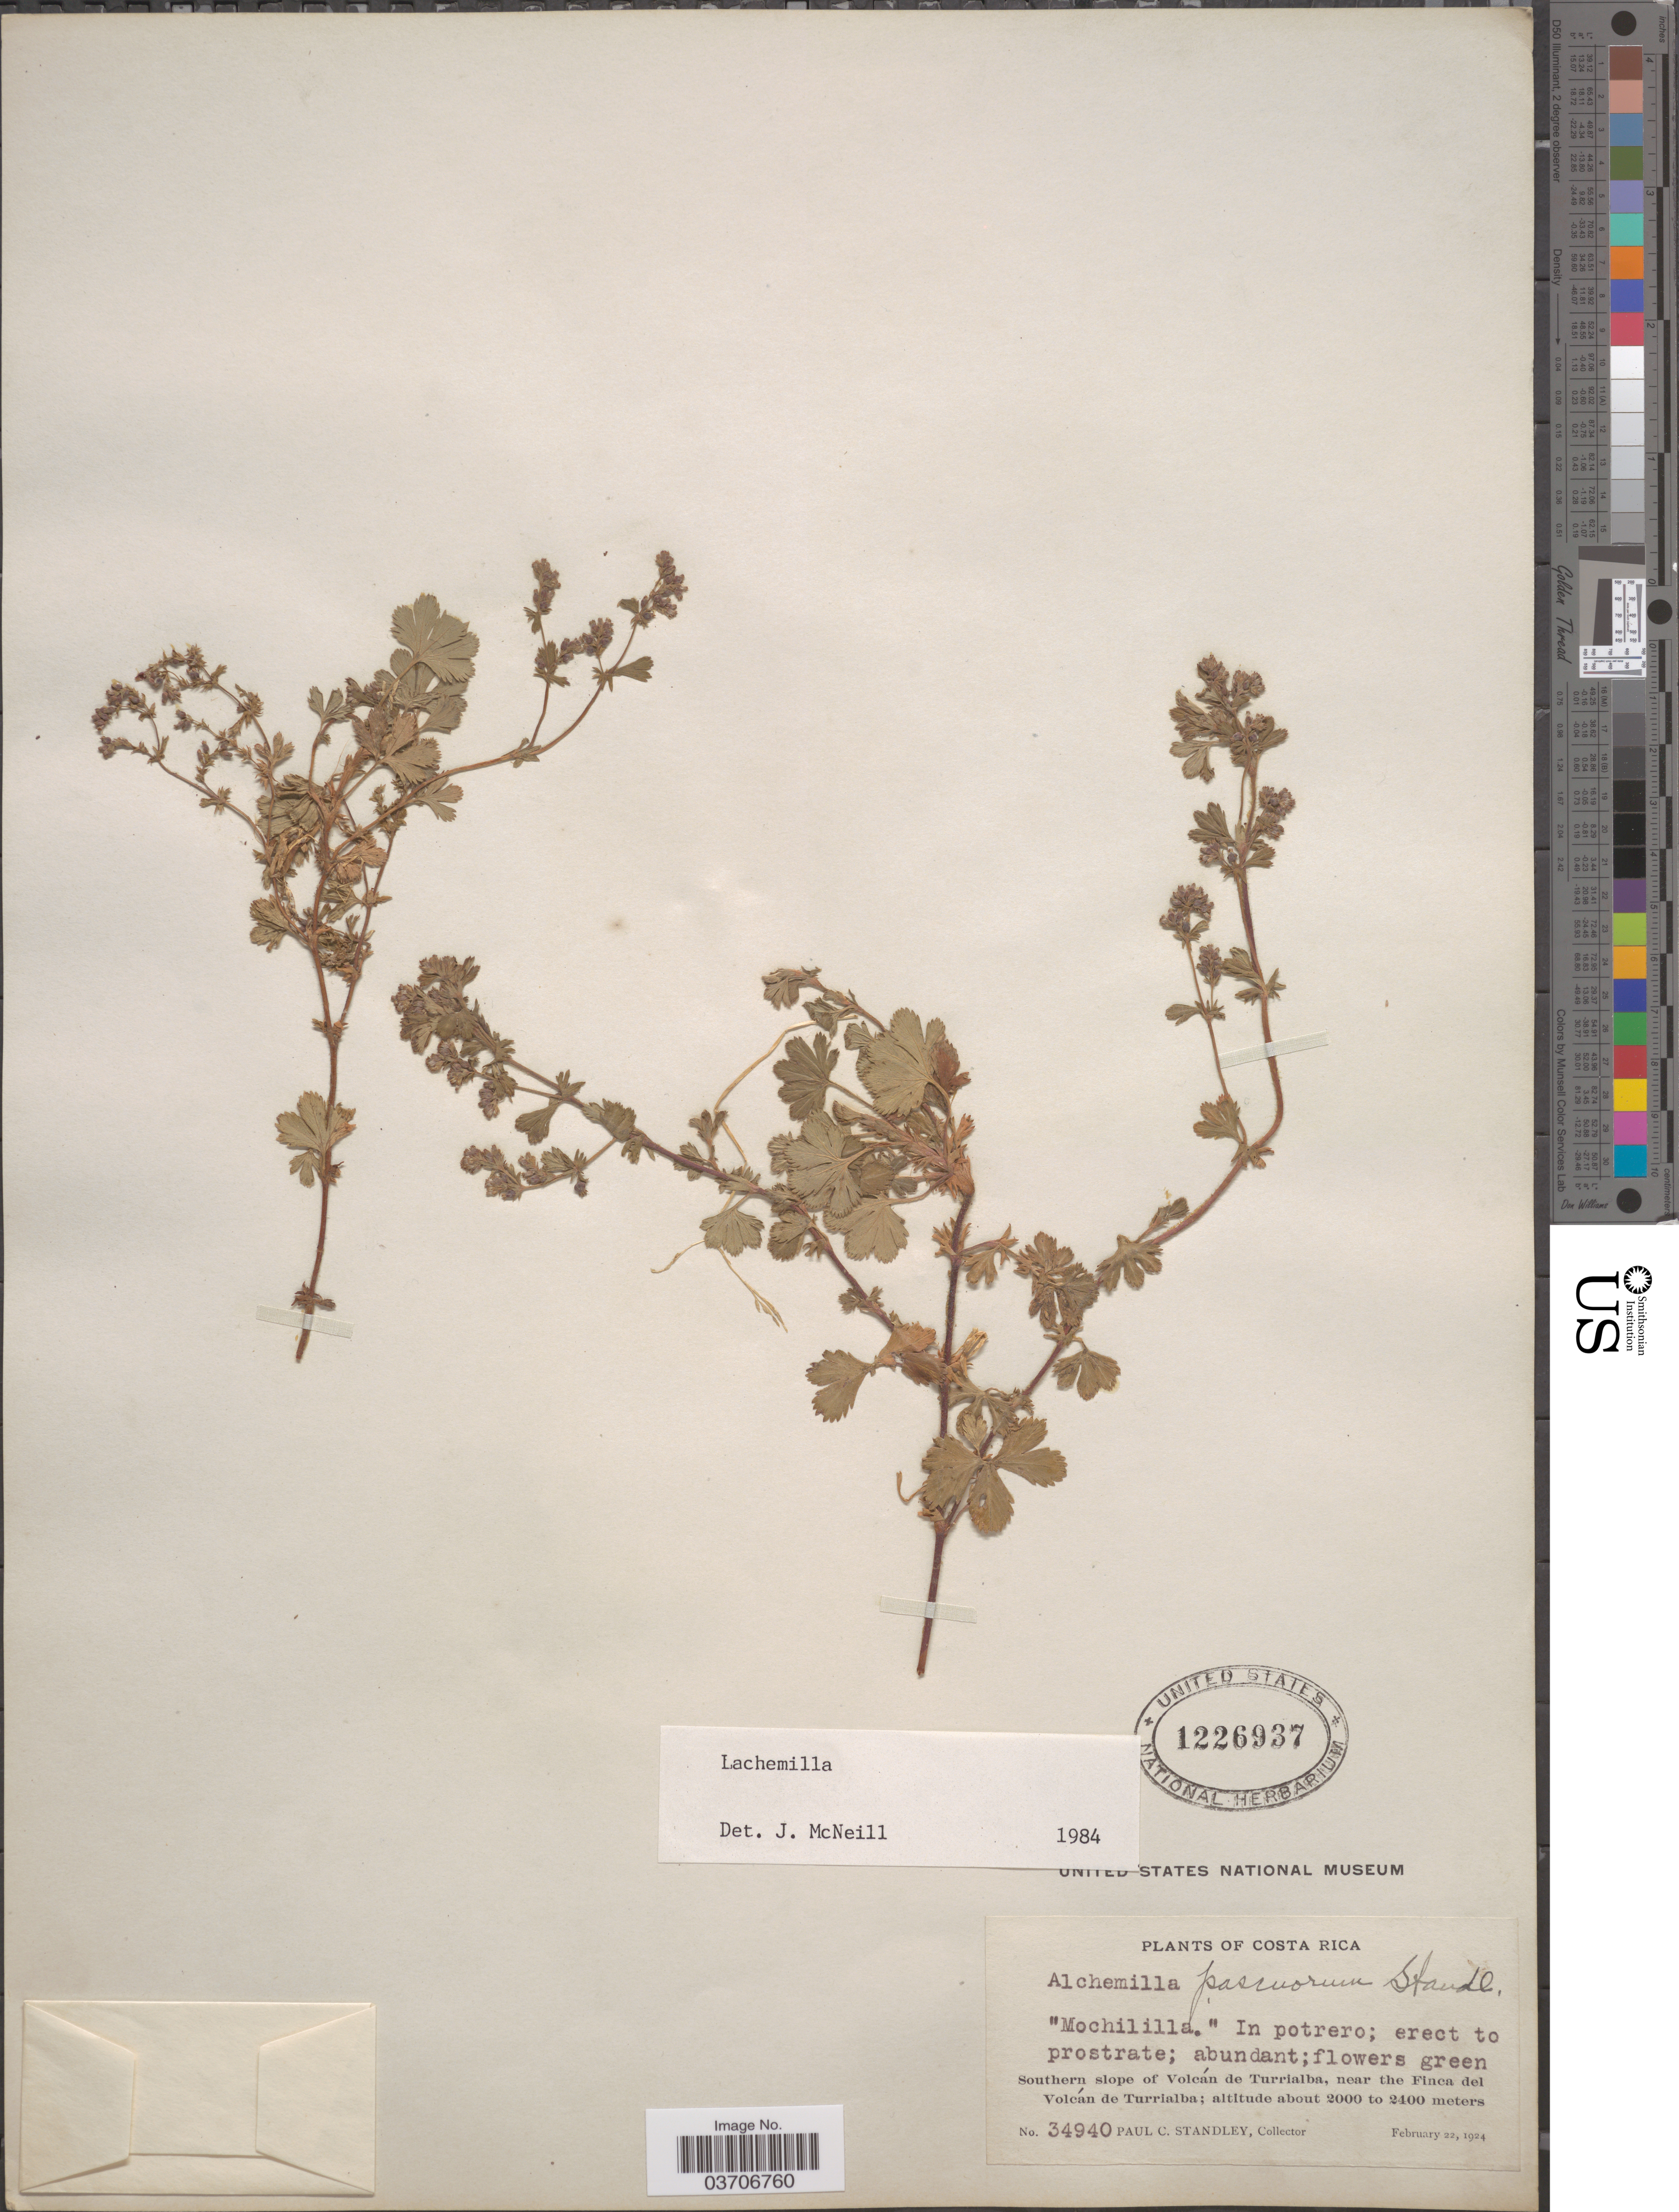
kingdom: Plantae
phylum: Tracheophyta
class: Magnoliopsida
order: Rosales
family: Rosaceae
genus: Lachemilla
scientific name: Lachemilla sp.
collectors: P. C. Standley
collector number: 34940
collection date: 1924-02-22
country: Costa Rica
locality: Southern slope of Volcán de Turrialba, near the Finca del Volcán de Turrialba.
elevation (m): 2000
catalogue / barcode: US 1226937